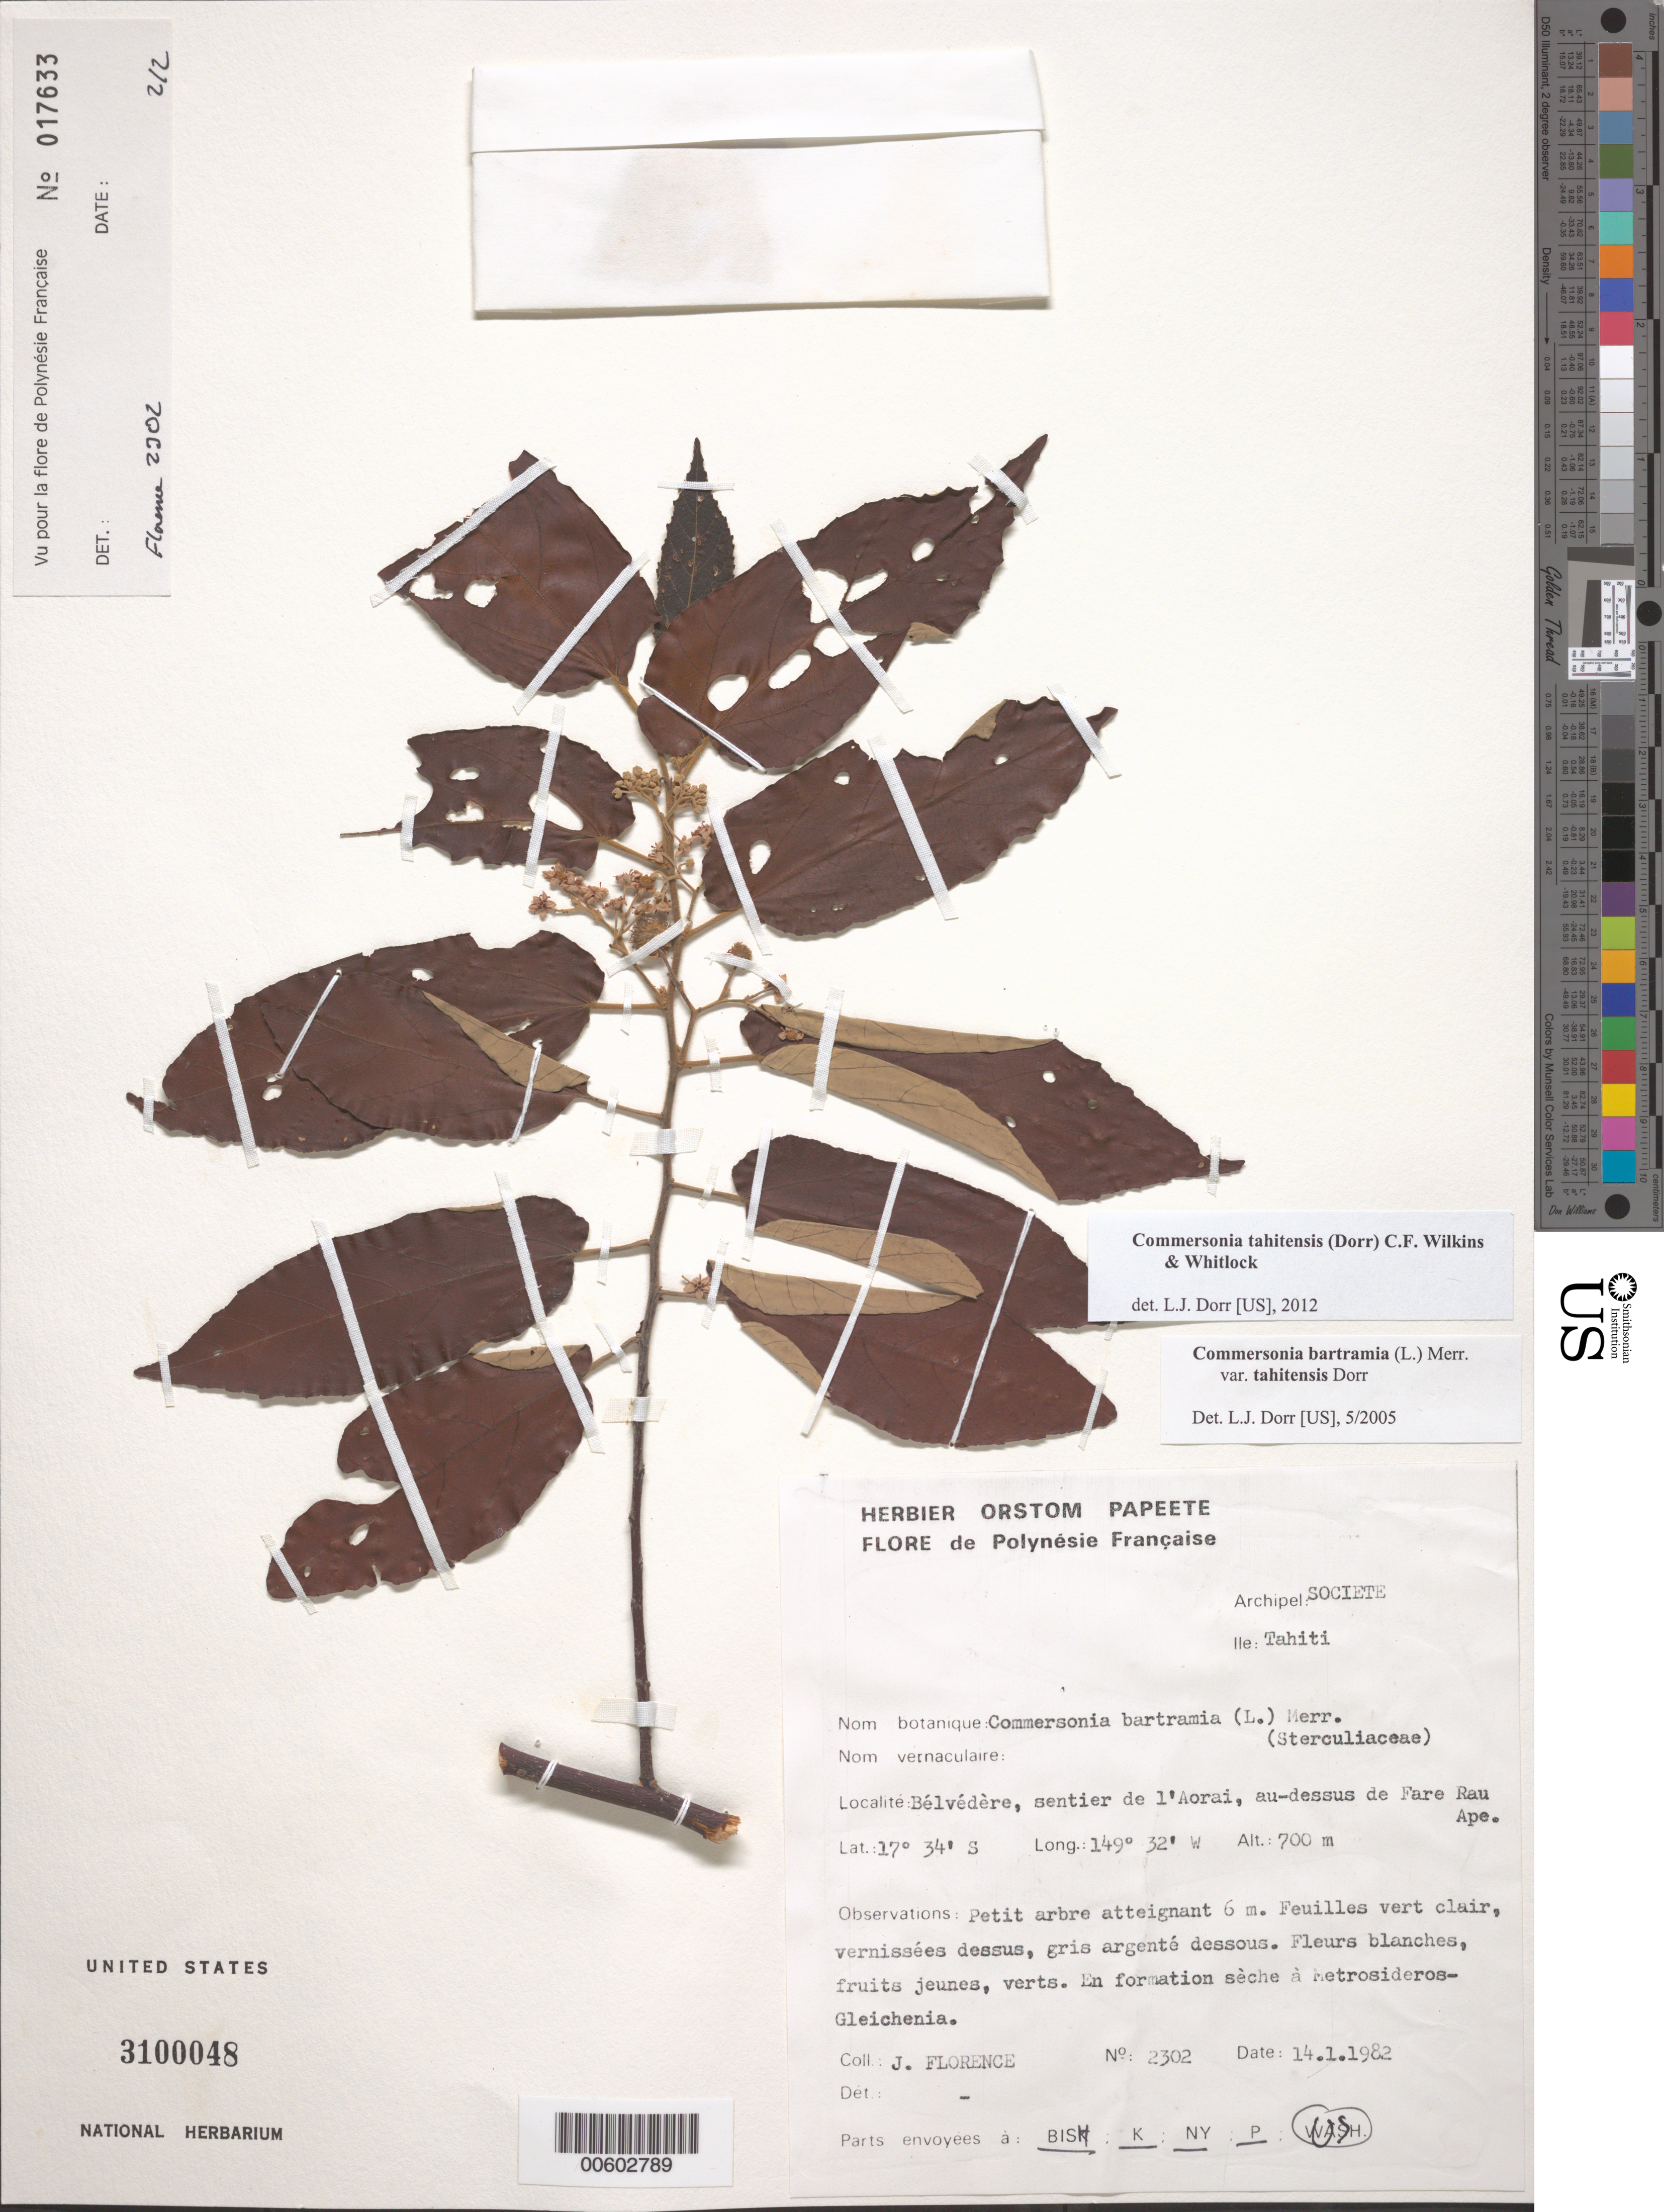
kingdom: Plantae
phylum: Tracheophyta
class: Magnoliopsida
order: Malvales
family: Malvaceae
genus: Commersonia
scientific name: Commersonia tahitensis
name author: (Dorr) C.F. Wilkins & Whitlock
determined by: Dorr, L. J., (BOT), Smithsonian Institution - National Museum of Natural History (UNITED STATES)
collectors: J. Florence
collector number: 2302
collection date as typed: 14 Jan 1982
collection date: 1982-01-14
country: French Polynesia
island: Tahiti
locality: Bélvédère, sentier de l'Aorai, au-dessus de Fare Rau Ape [Society Is.]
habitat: En formation sèche à Metrosideros-Gleichenia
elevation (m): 700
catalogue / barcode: US 3100048